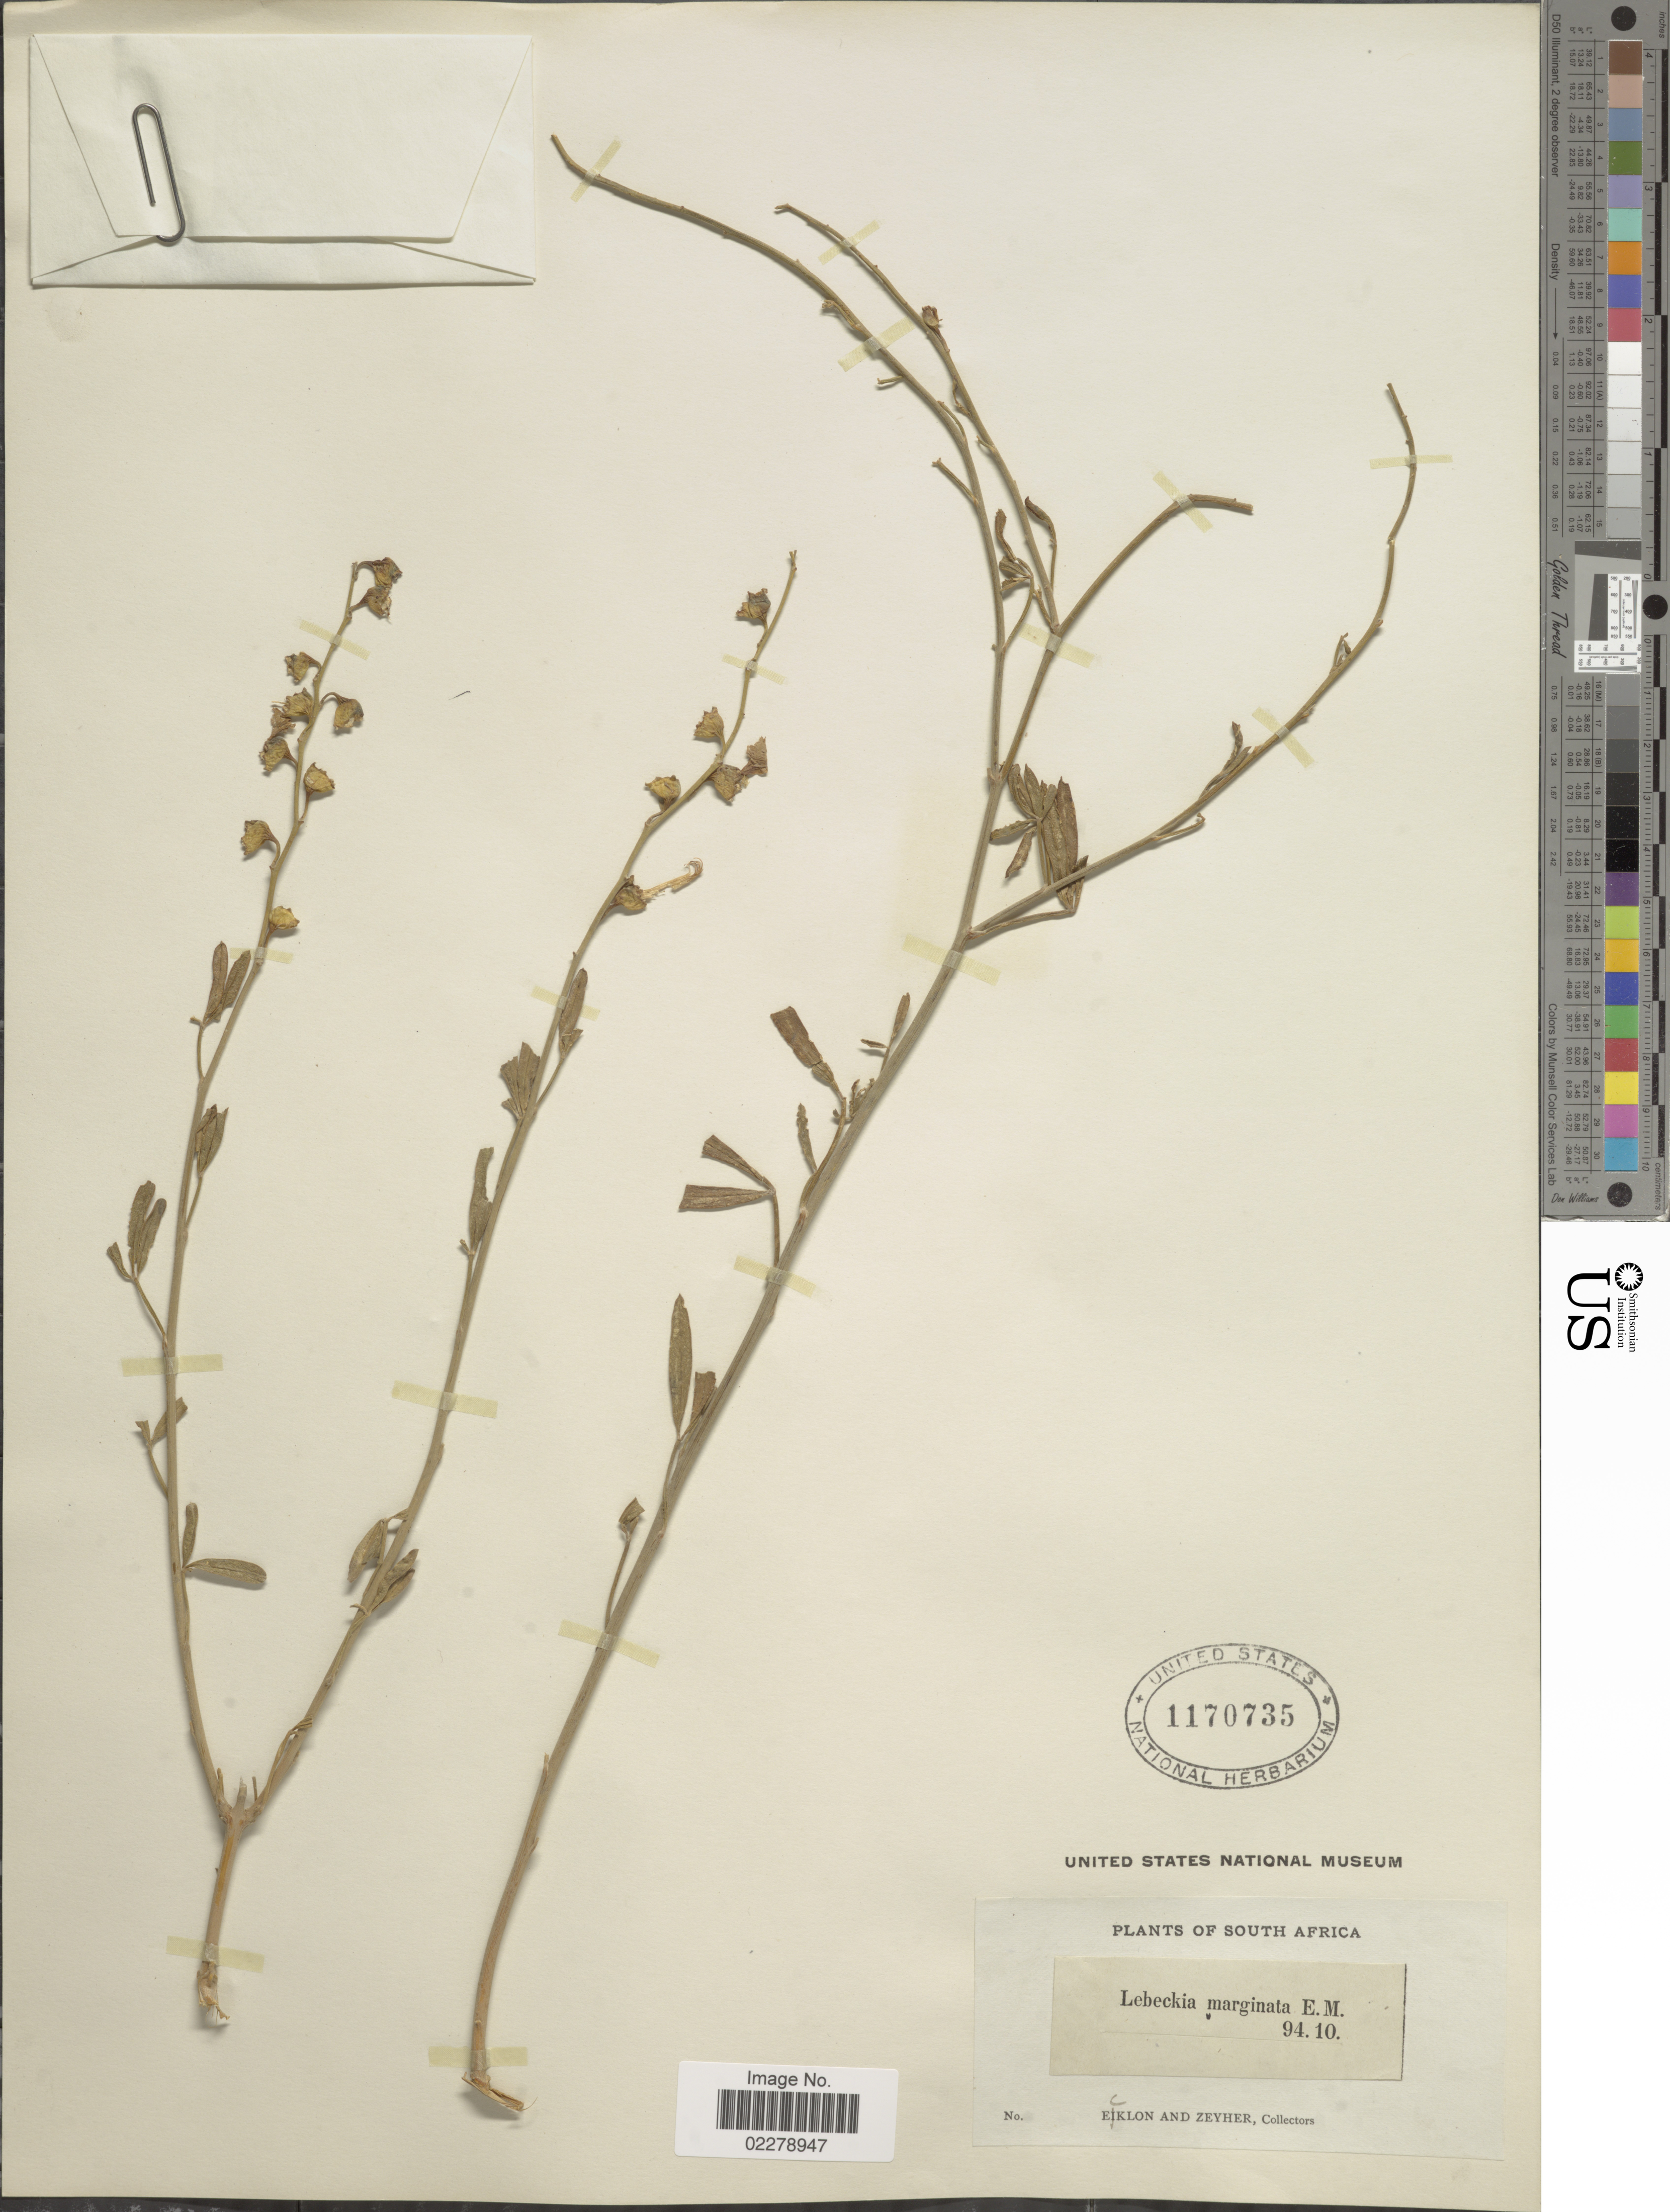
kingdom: Plantae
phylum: Tracheophyta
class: Magnoliopsida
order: Fabales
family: Fabaceae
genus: Lebeckia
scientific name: Lebeckia marginata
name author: E. Mey.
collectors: -. Ecklon & -. Zeyher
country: South Africa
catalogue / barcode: US 1170735